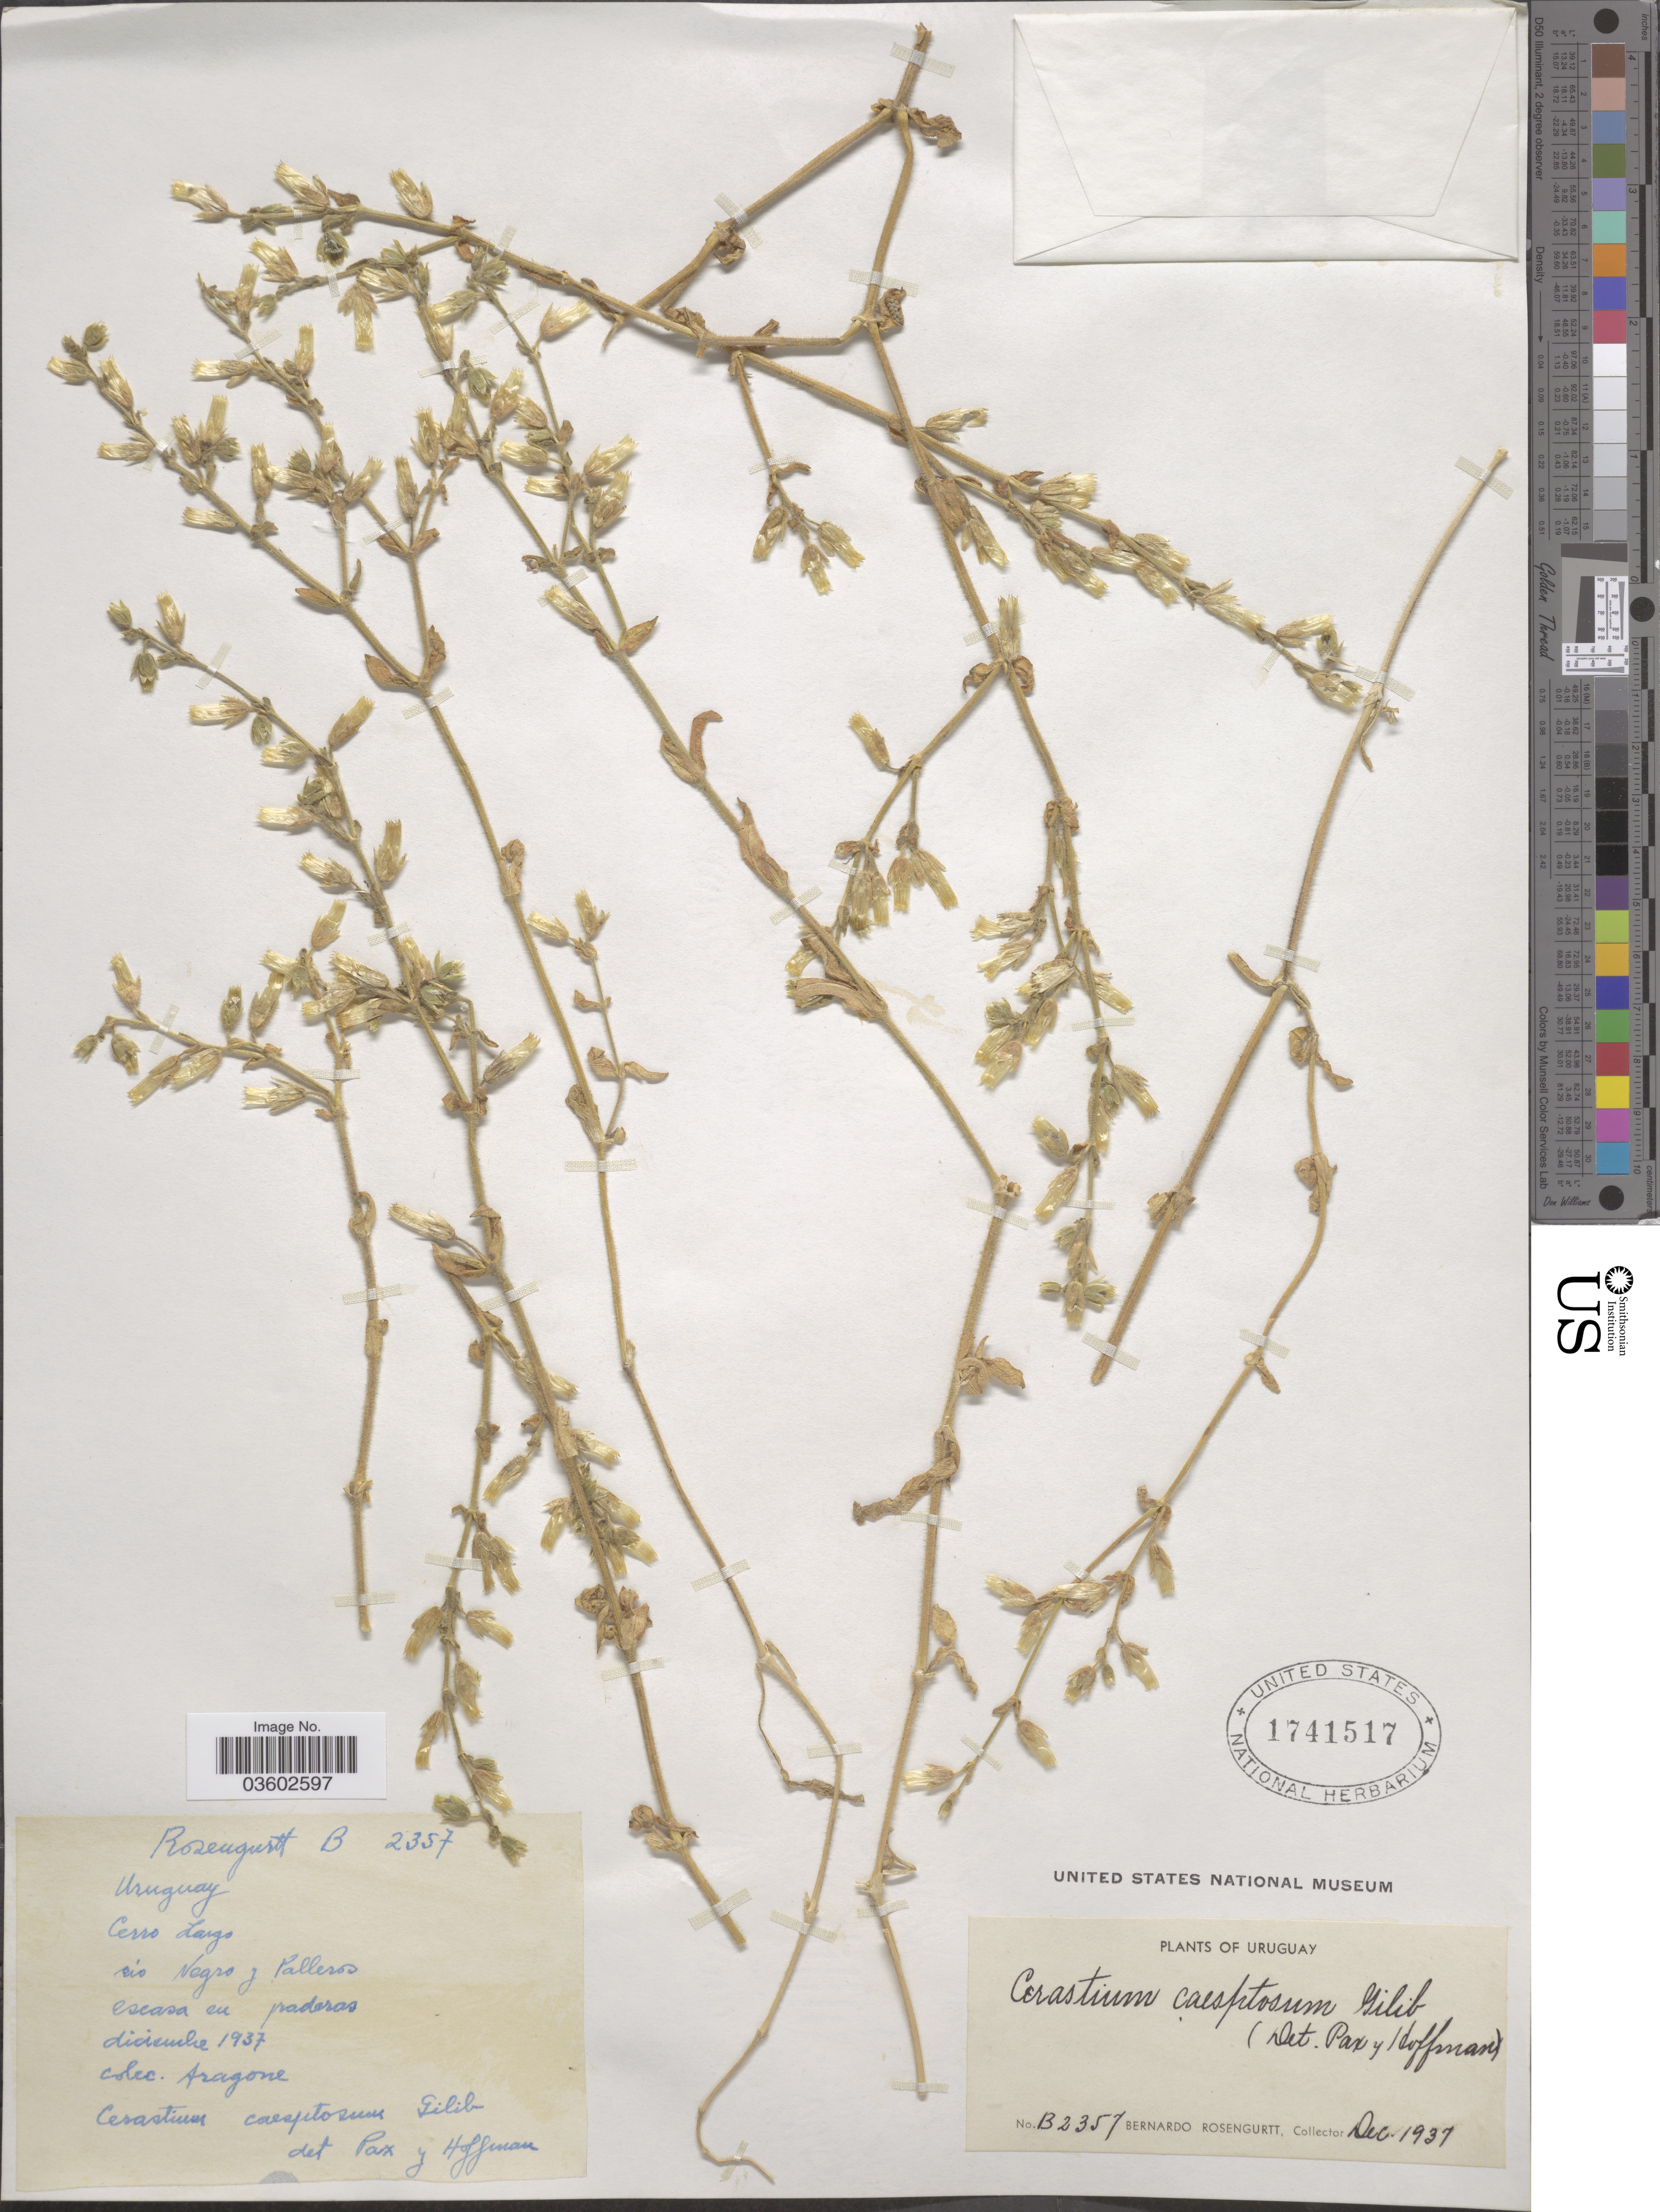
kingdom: Plantae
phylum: Tracheophyta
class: Magnoliopsida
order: Caryophyllales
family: Caryophyllaceae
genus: Cerastium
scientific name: Cerastium caespitosum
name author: Rchb. & Kit.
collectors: B. Rosengurtt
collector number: B2357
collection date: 1937-12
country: Uruguay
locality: Cerro Largo, rio Negro y Palleros.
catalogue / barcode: US 1741517